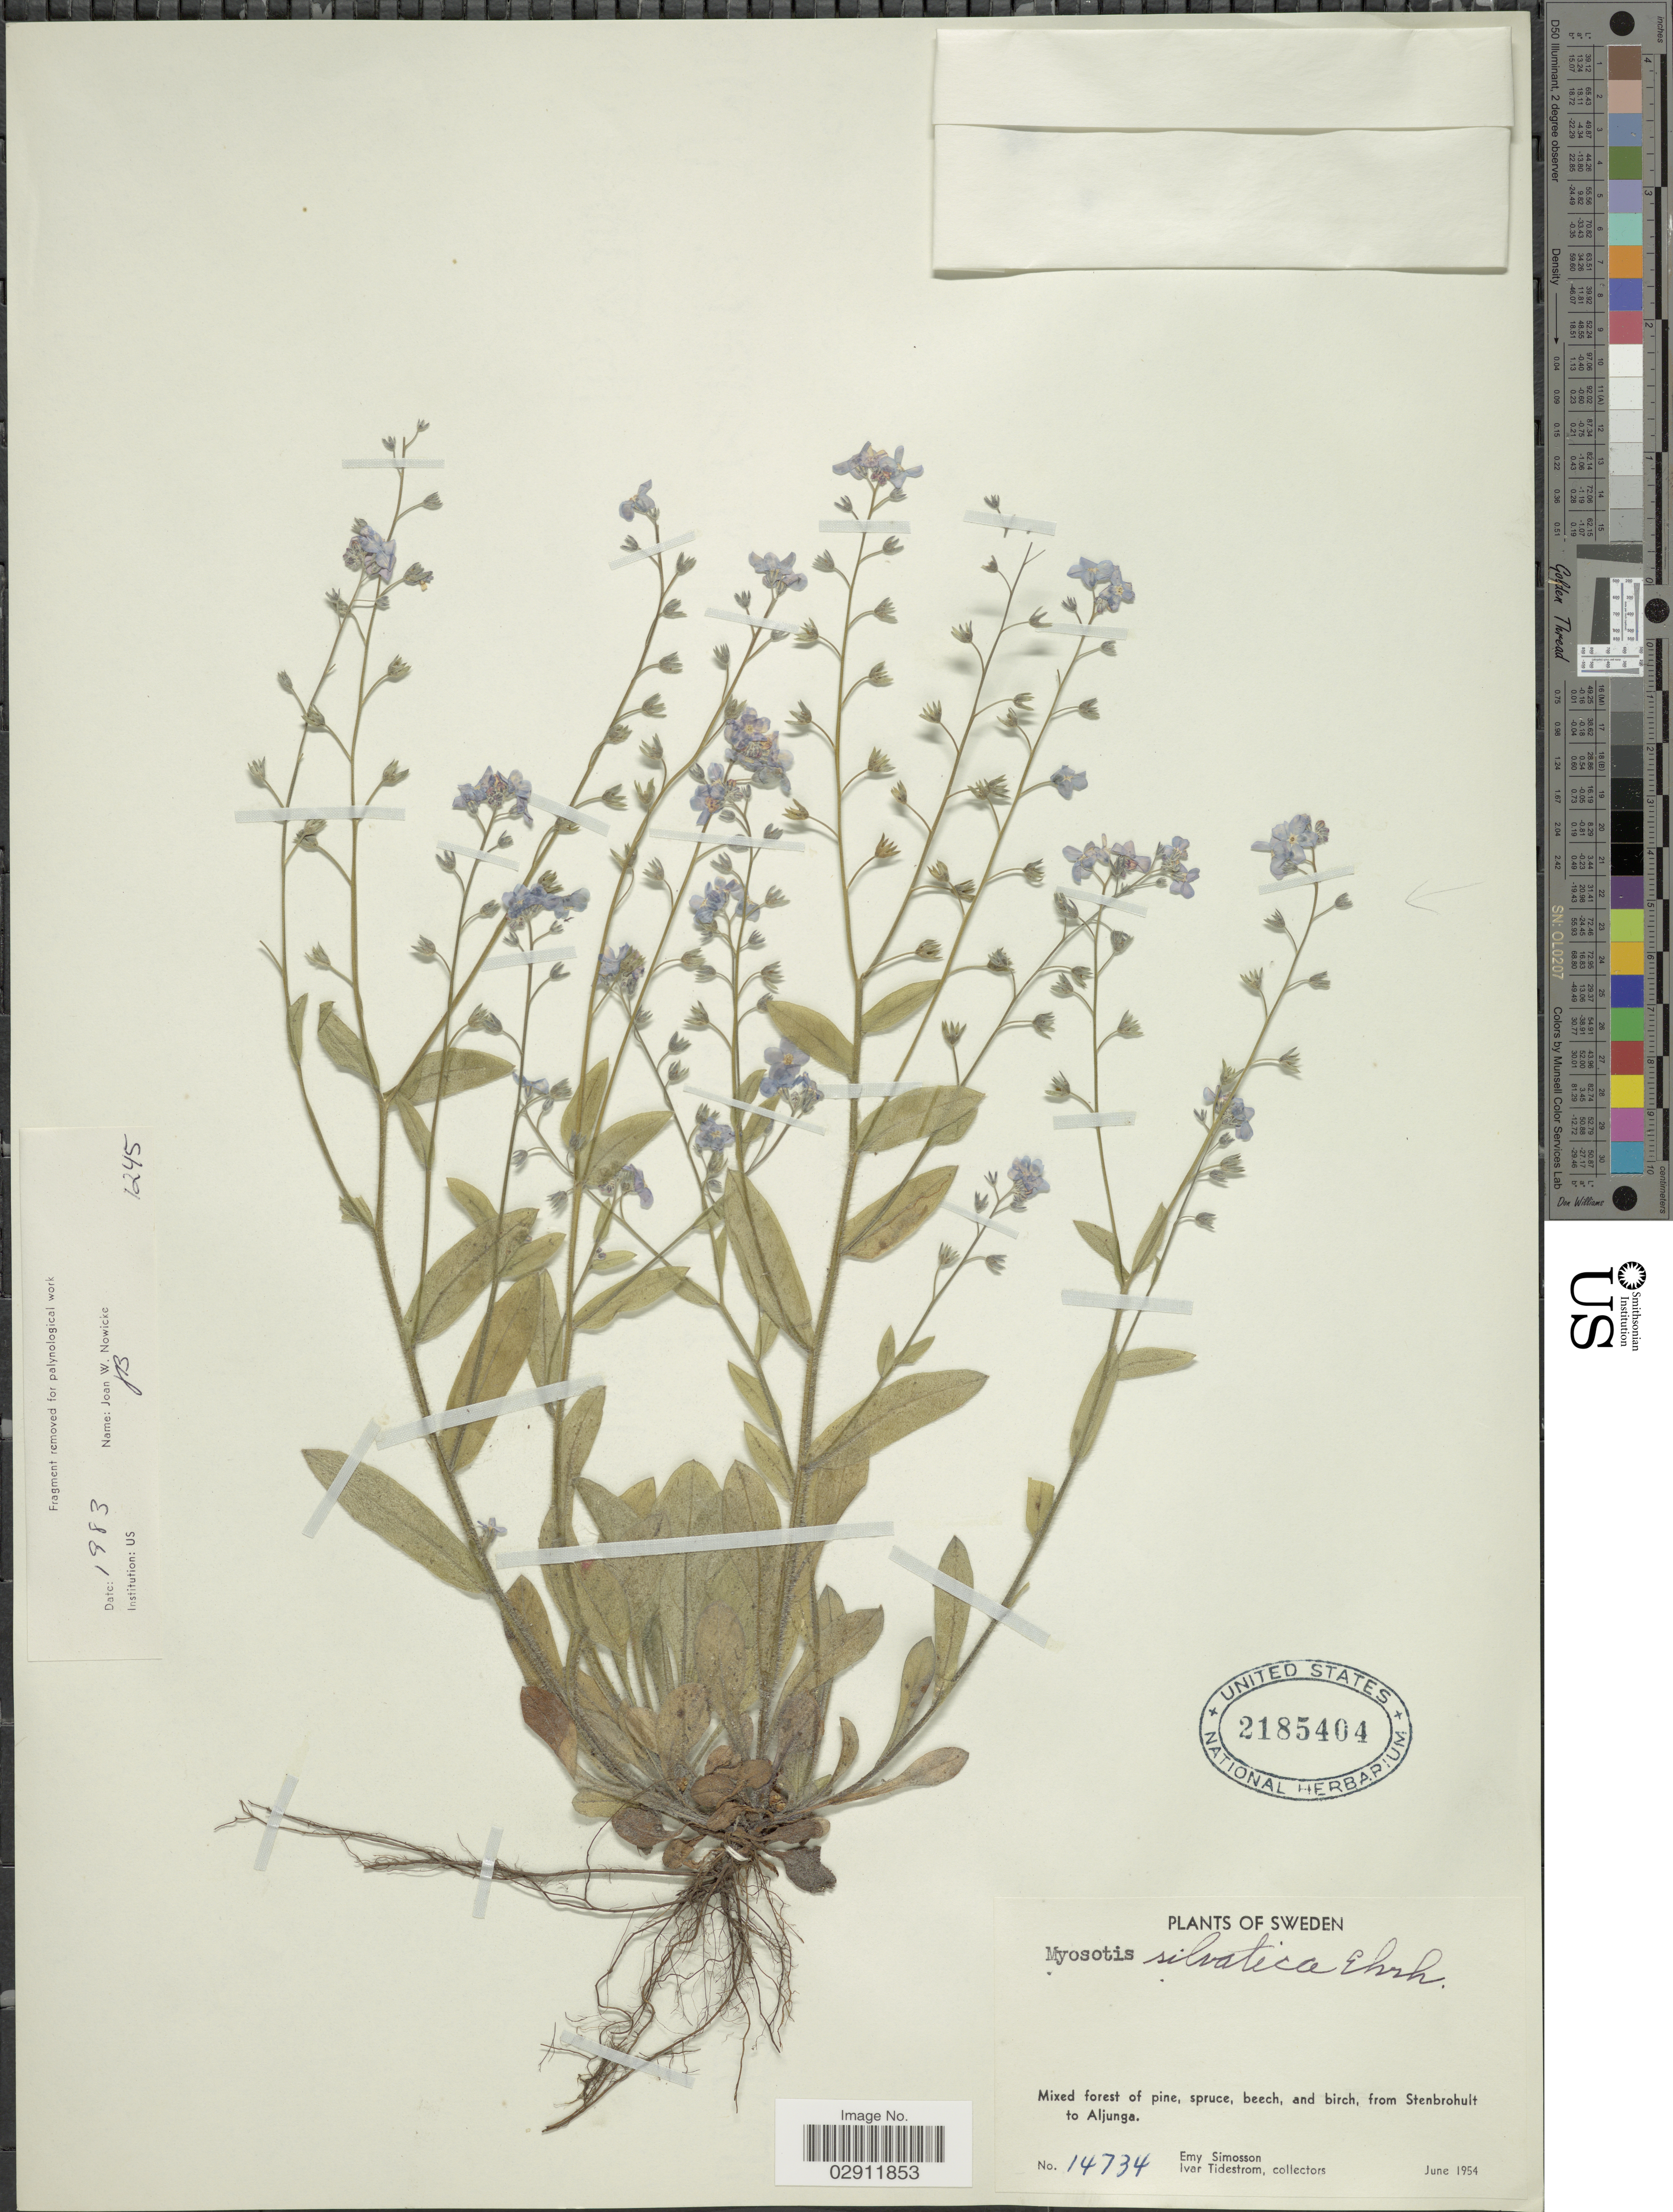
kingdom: Plantae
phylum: Tracheophyta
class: Magnoliopsida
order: Boraginales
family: Boraginaceae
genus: Myosotis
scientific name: Myosotis sylvatica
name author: Ehrh. ex Hoffm.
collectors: E. Simosson & I. F. Tidestrom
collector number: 14734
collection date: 1954-06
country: Sweden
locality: Mixed forest of pine, beech and birch, from Stenbrohult to Aljunga.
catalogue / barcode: US 2185404